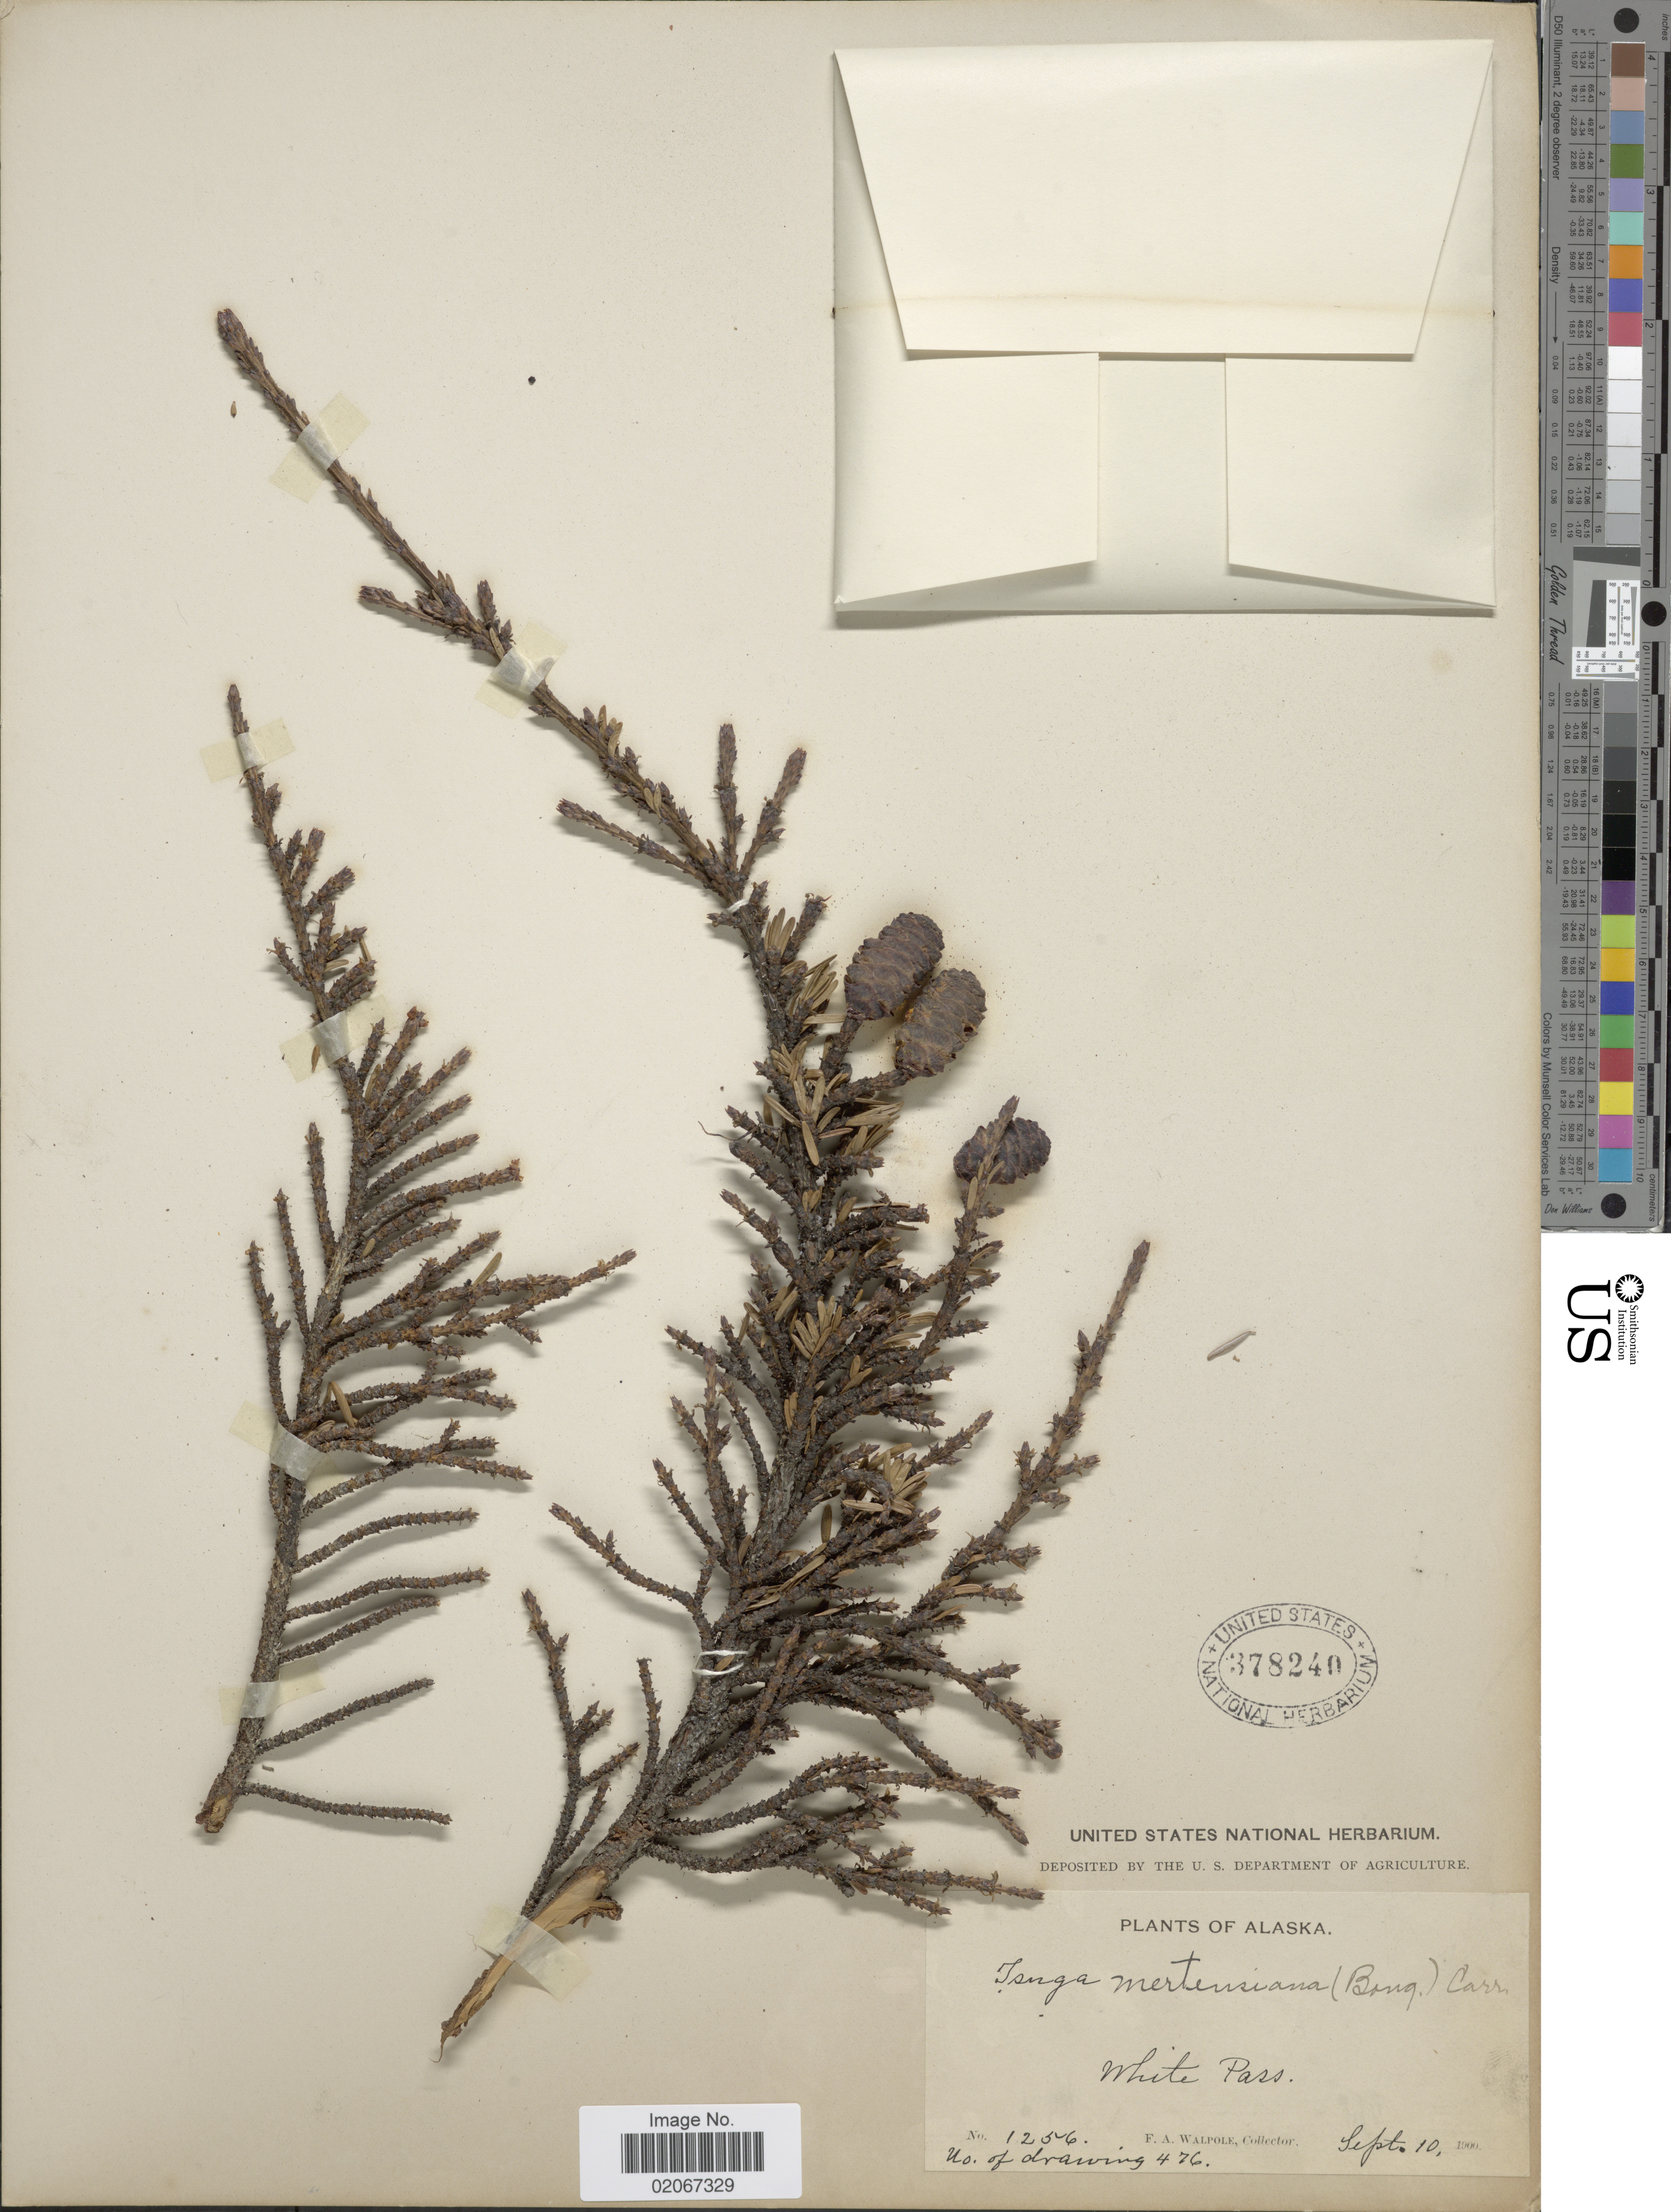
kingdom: Plantae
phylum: Tracheophyta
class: Pinopsida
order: Pinales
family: Pinaceae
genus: Tsuga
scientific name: Tsuga mertensiana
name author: (Bong.) Carrière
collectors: F. Walpole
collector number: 1256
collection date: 1900-09-10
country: United States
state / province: Alaska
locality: White Pass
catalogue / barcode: US 378240